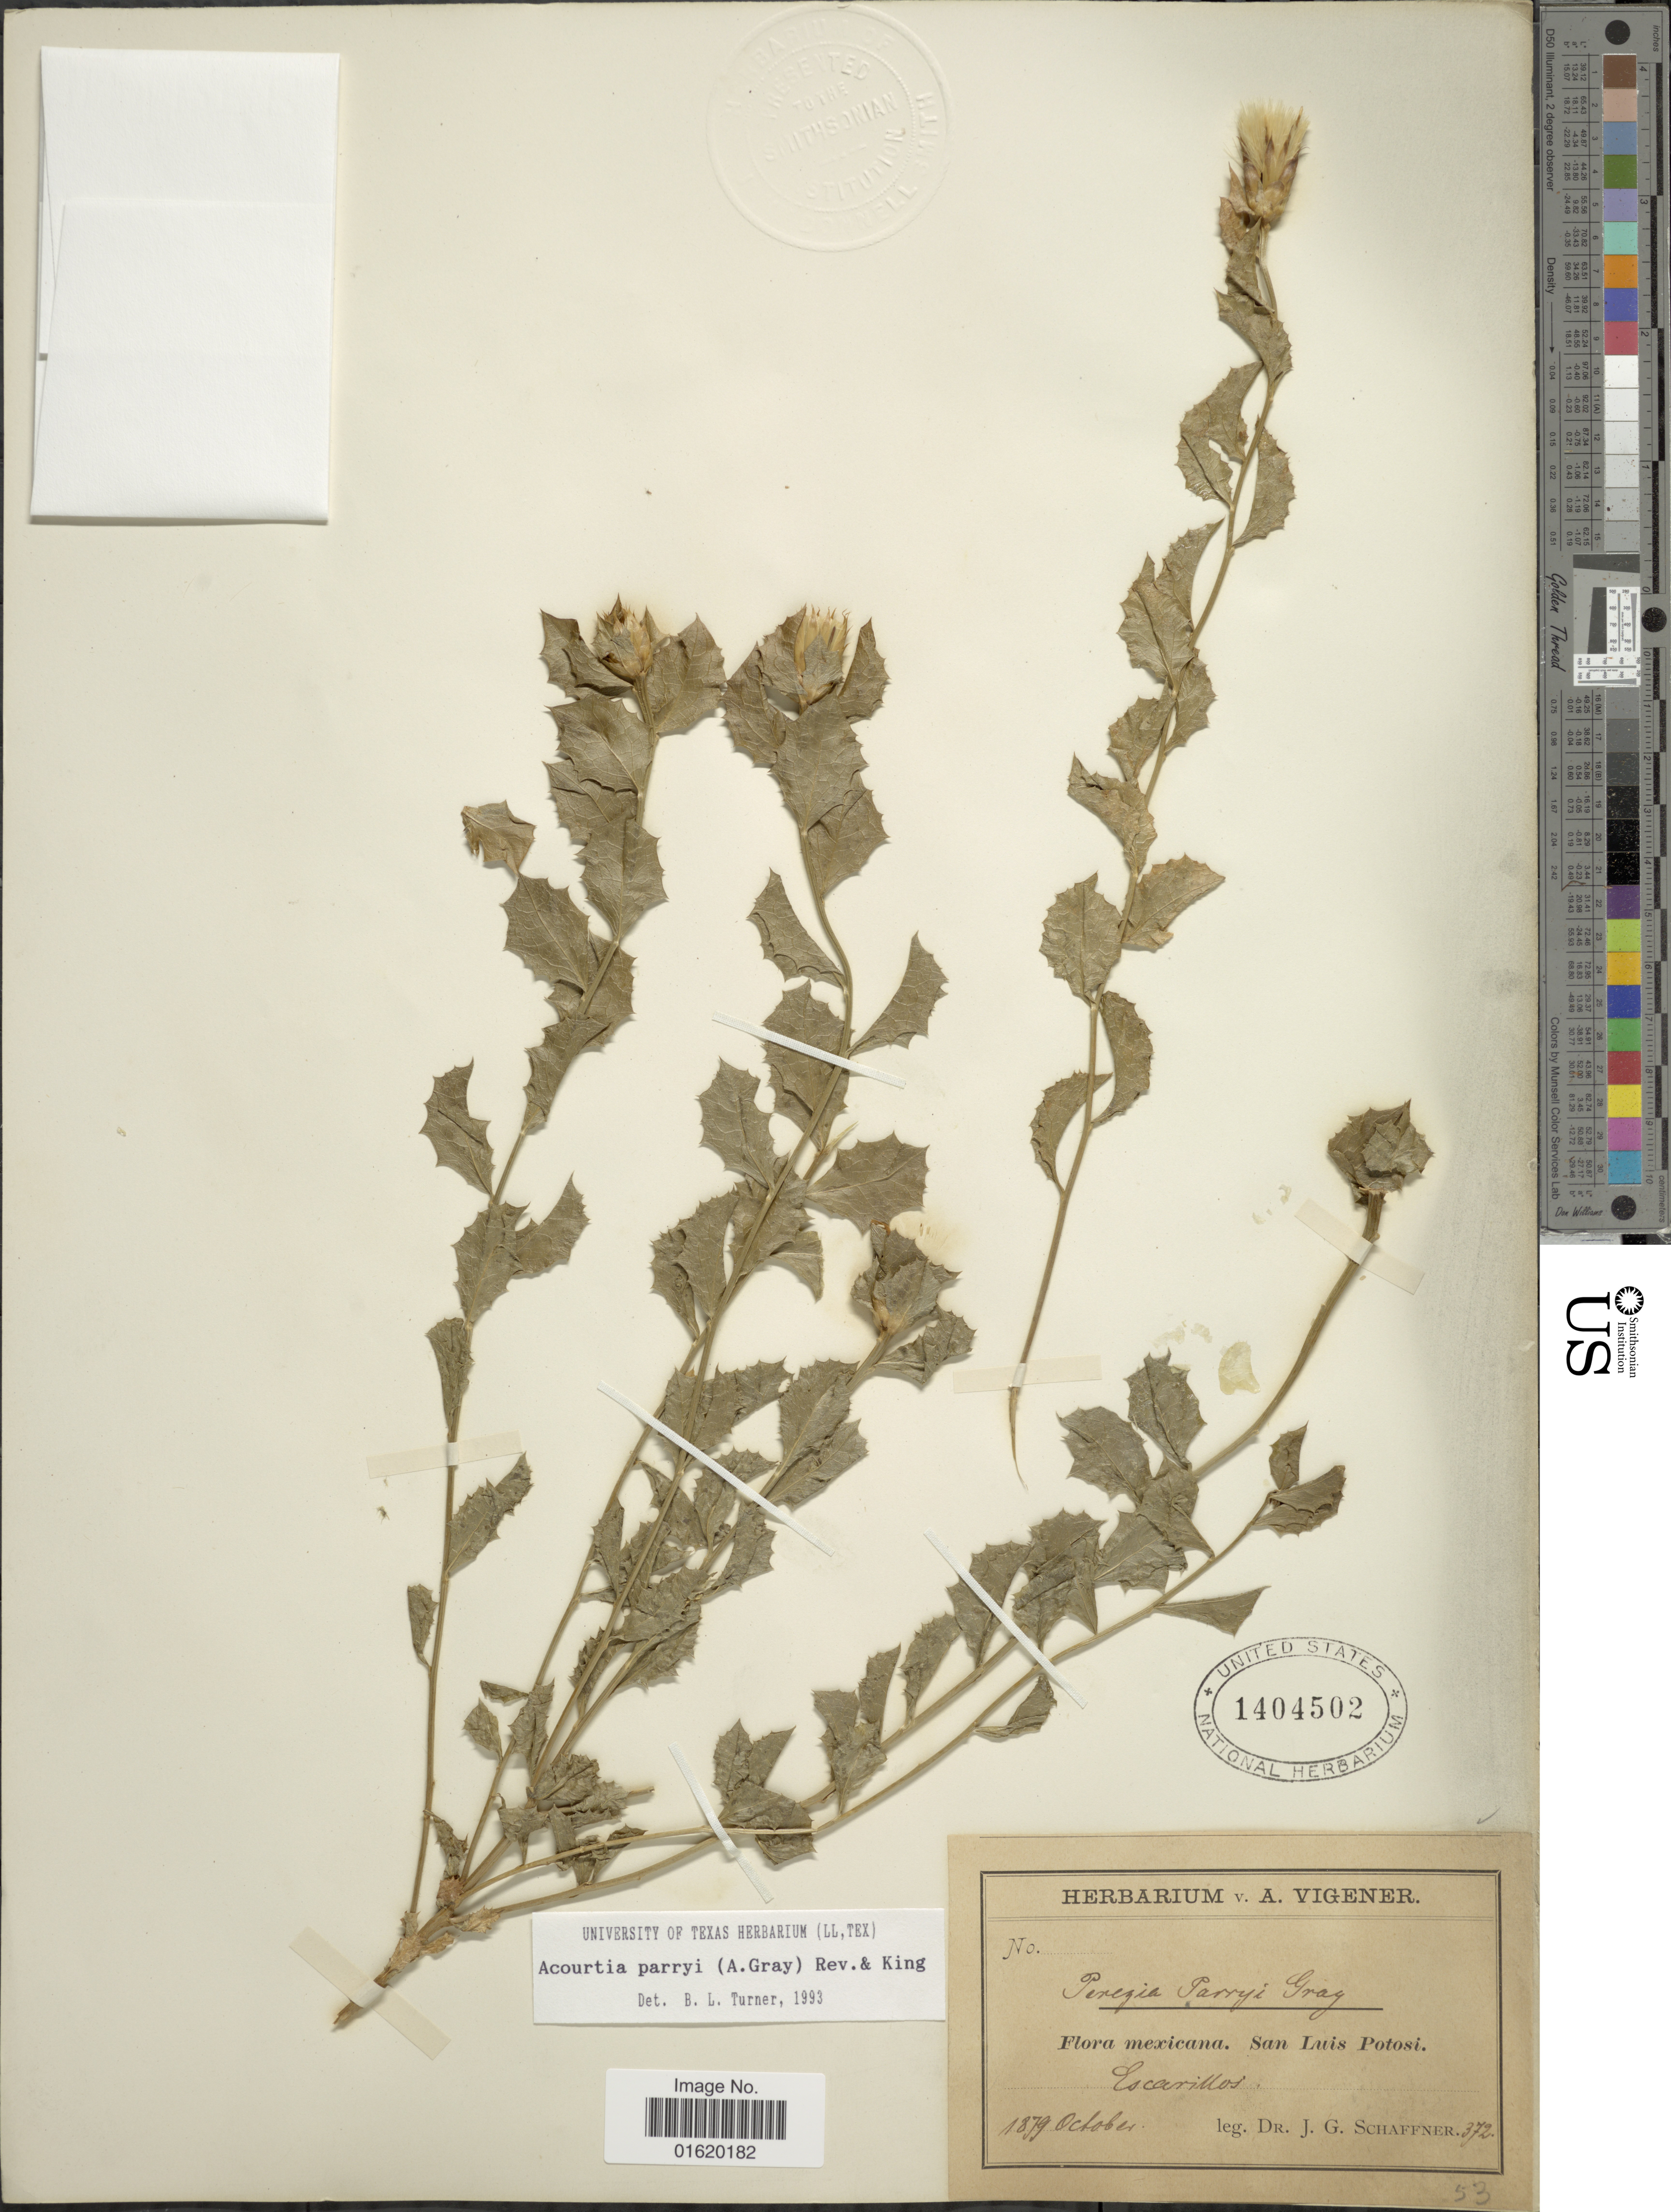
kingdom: Plantae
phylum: Tracheophyta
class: Magnoliopsida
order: Asterales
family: Asteraceae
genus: Acourtia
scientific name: Acourtia parryi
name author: (A. Gray) Reveal & R.M. King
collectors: J. G. Schaffner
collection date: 1879-10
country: Mexico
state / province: San Luis Potosí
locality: Escarillos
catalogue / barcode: US 1404502